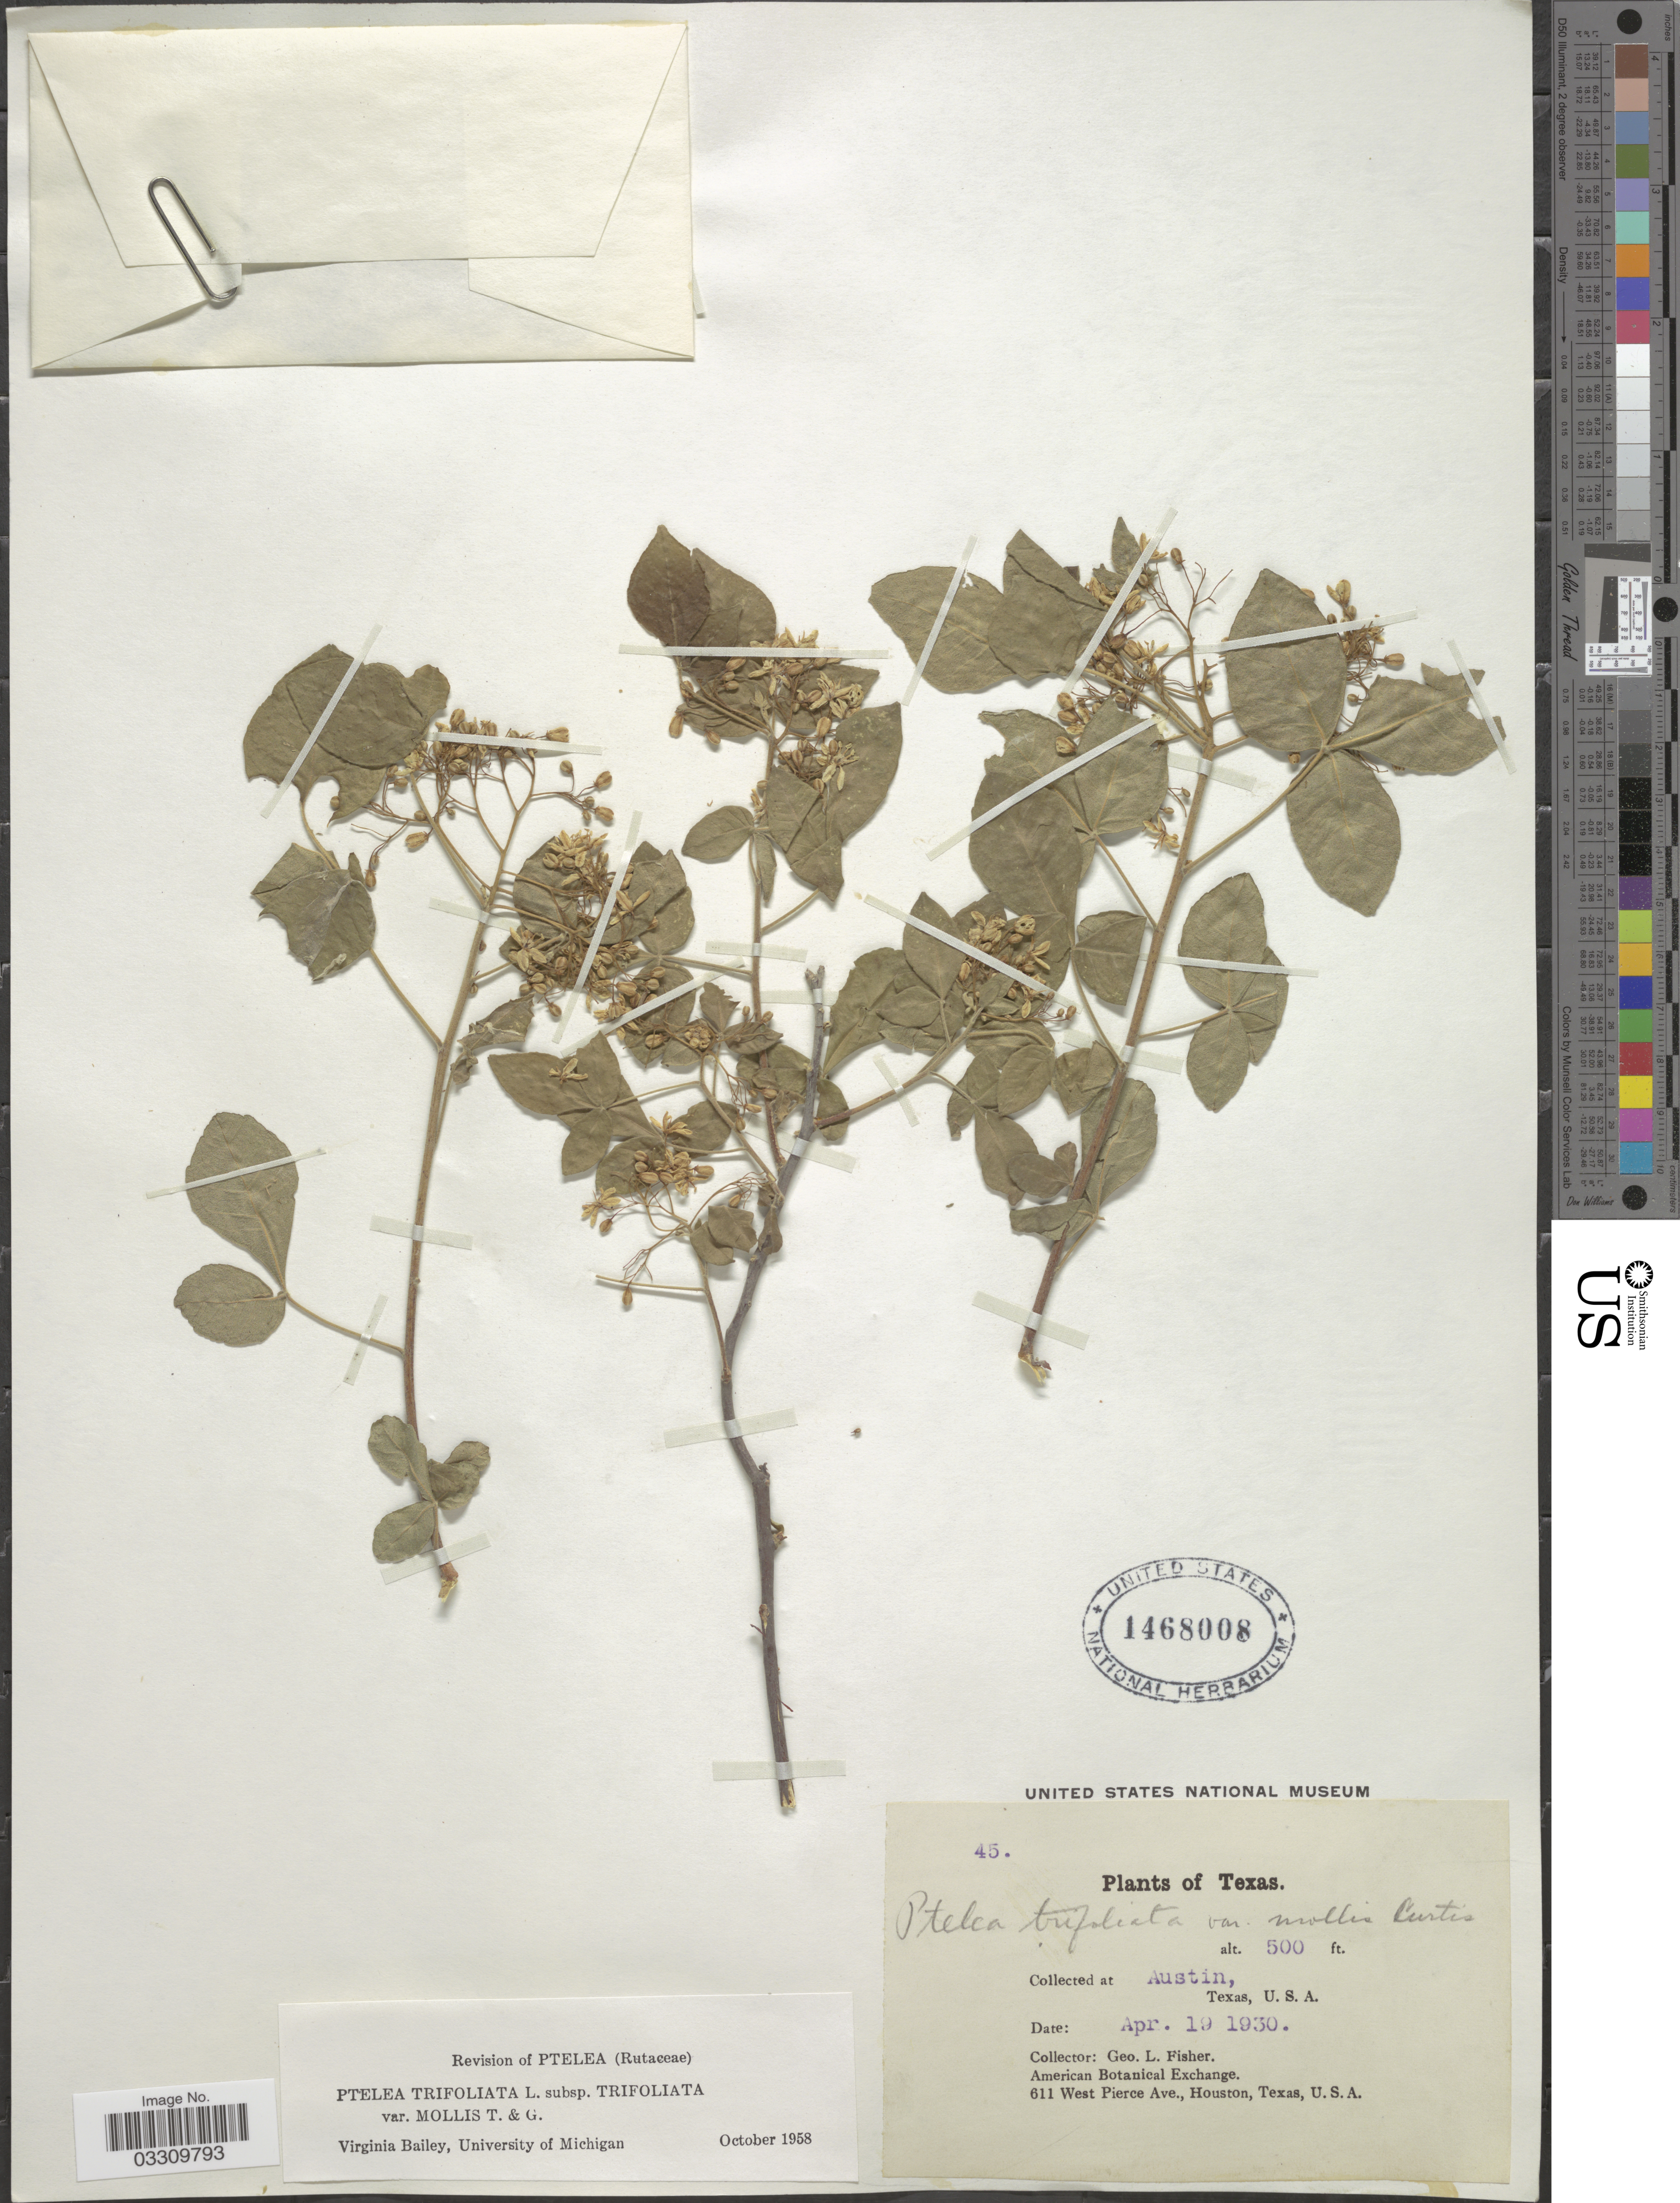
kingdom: Plantae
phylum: Tracheophyta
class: Magnoliopsida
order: Sapindales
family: Rutaceae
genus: Ptelea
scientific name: Ptelea trifoliata var. mollis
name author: Torr. & A. Gray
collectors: G. L. Fisher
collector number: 45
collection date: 1930-04-19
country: United States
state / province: Texas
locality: Austin.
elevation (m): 152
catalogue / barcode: US 1468008